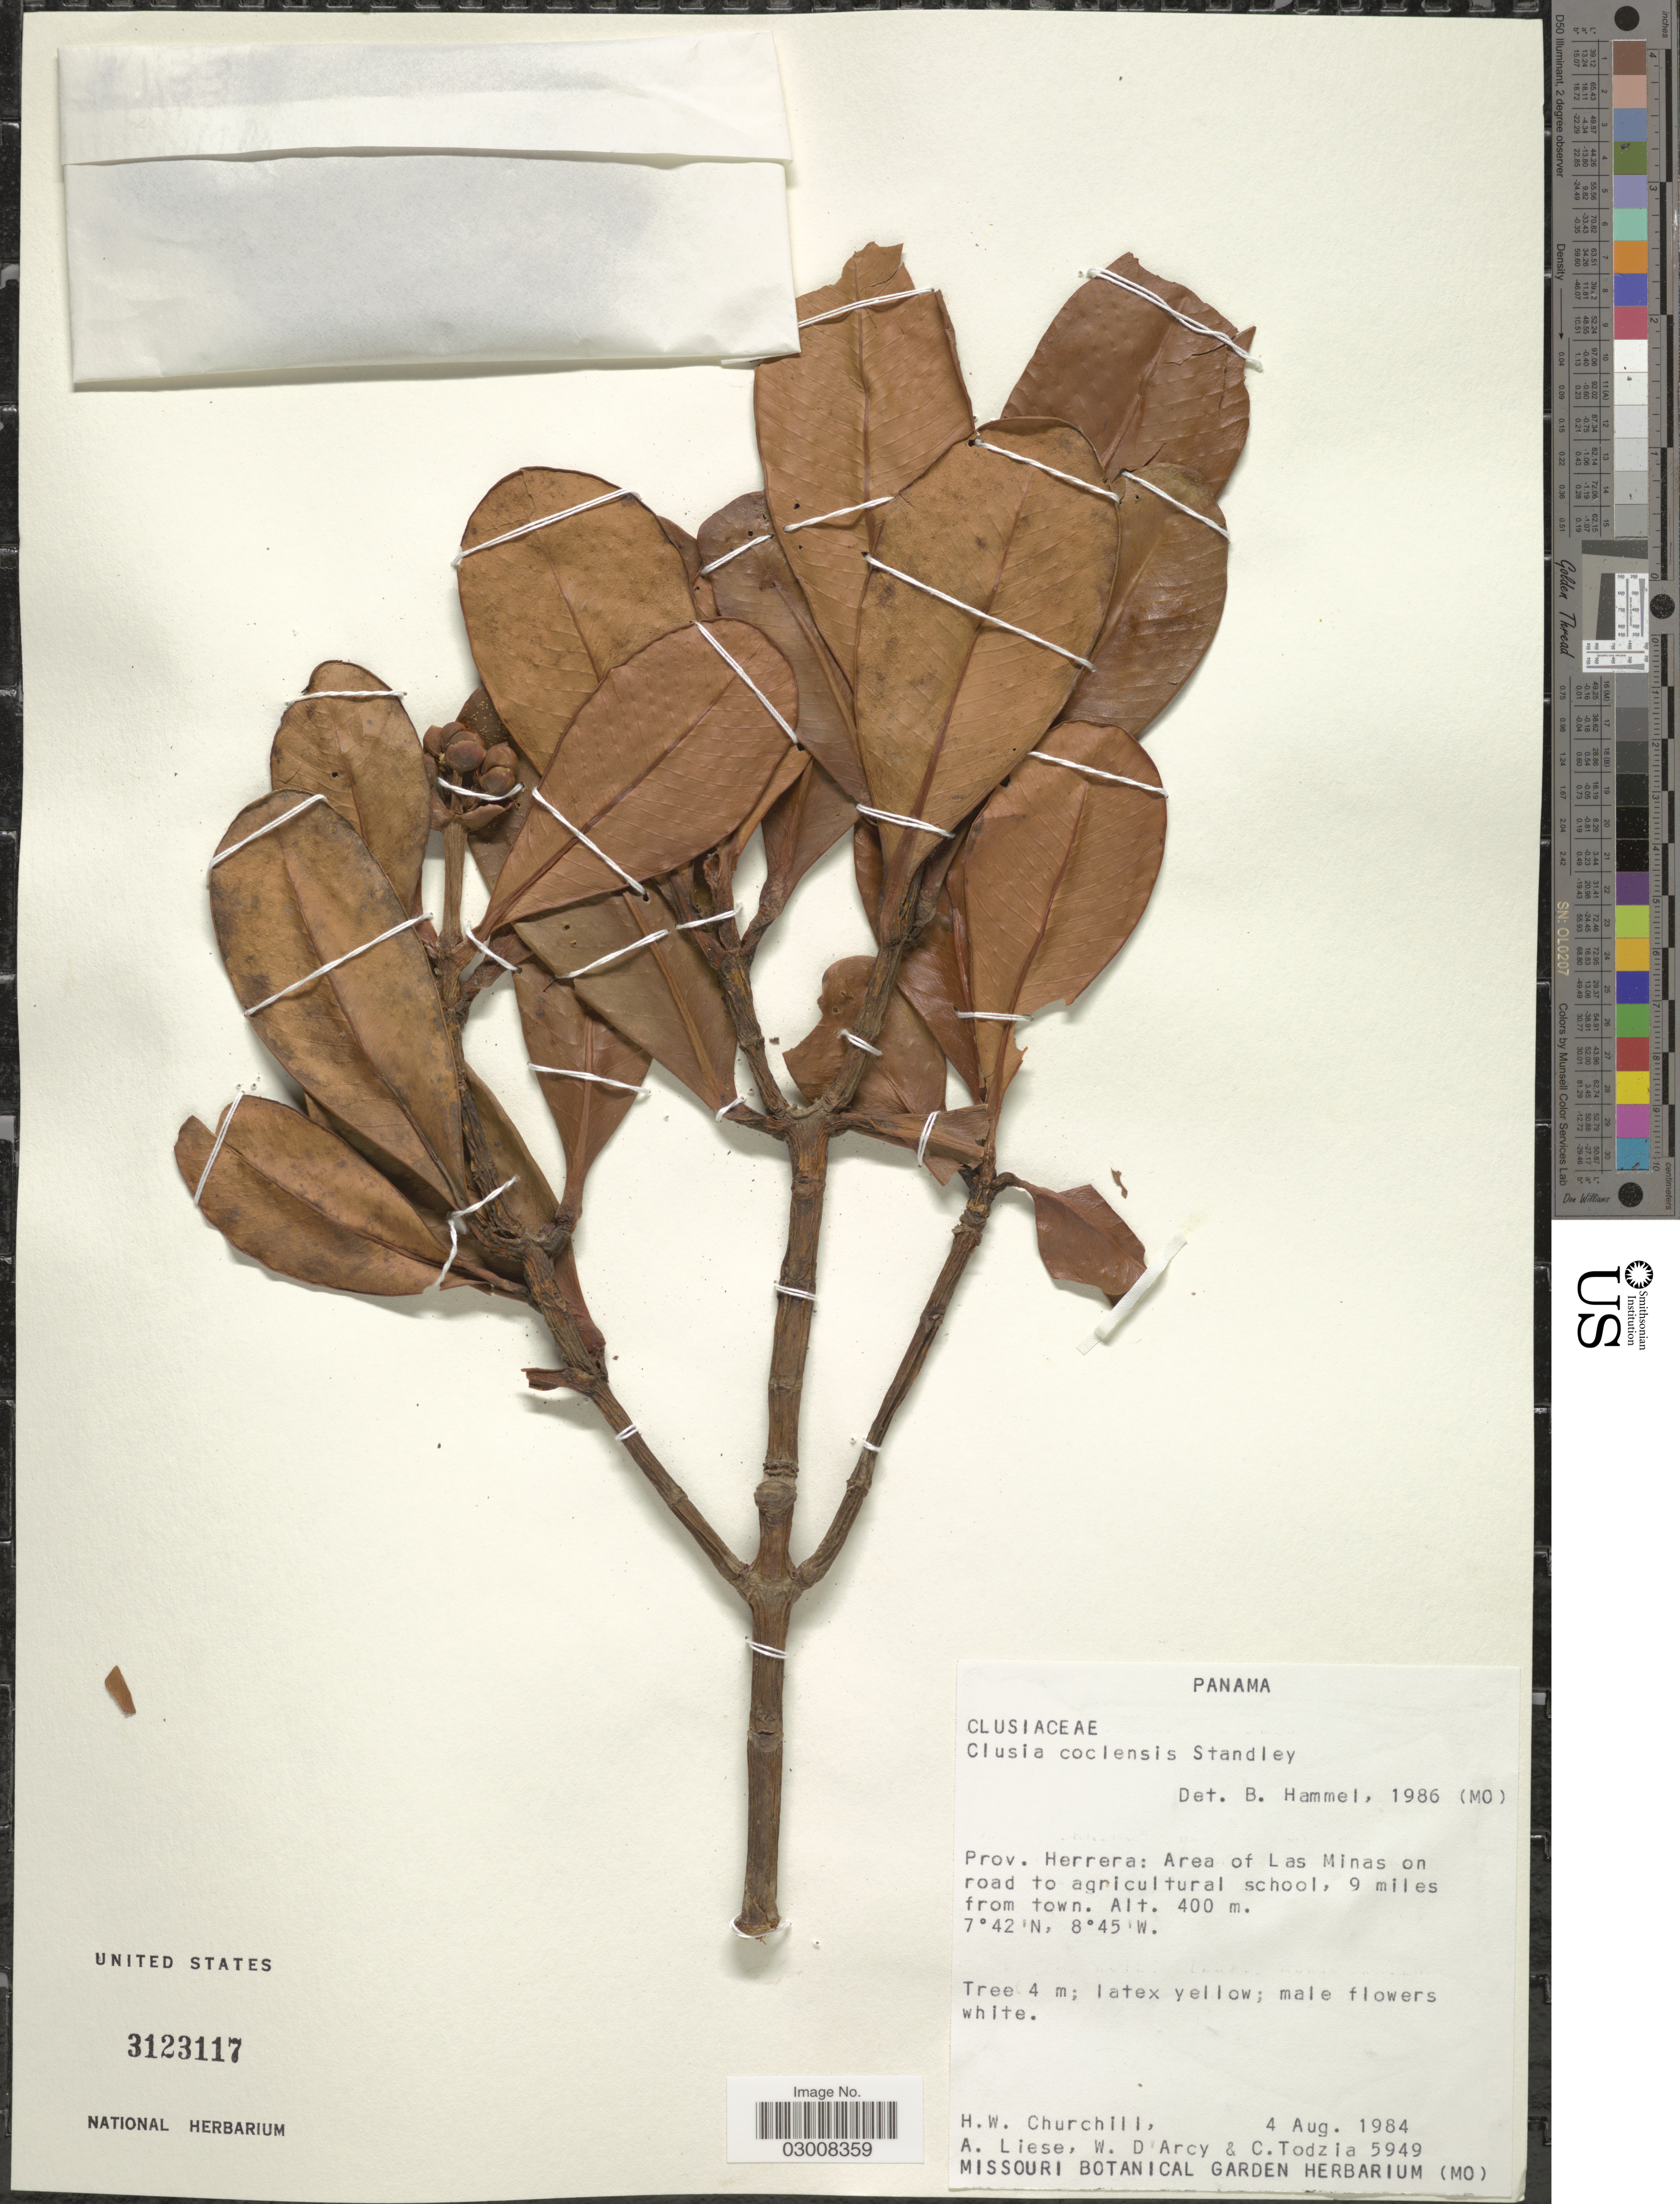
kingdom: Plantae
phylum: Tracheophyta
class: Magnoliopsida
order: Malpighiales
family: Clusiaceae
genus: Clusia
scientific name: Clusia coclensis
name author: Standl.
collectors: H. Churchill, A. Liese, W. G. D'Arcy & C. A. Todzia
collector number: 5949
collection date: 1984-08-04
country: Panama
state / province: Herrera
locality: Area of Las Minas on road to agricultural school, 9 miles from town.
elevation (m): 400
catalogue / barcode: US 3123117